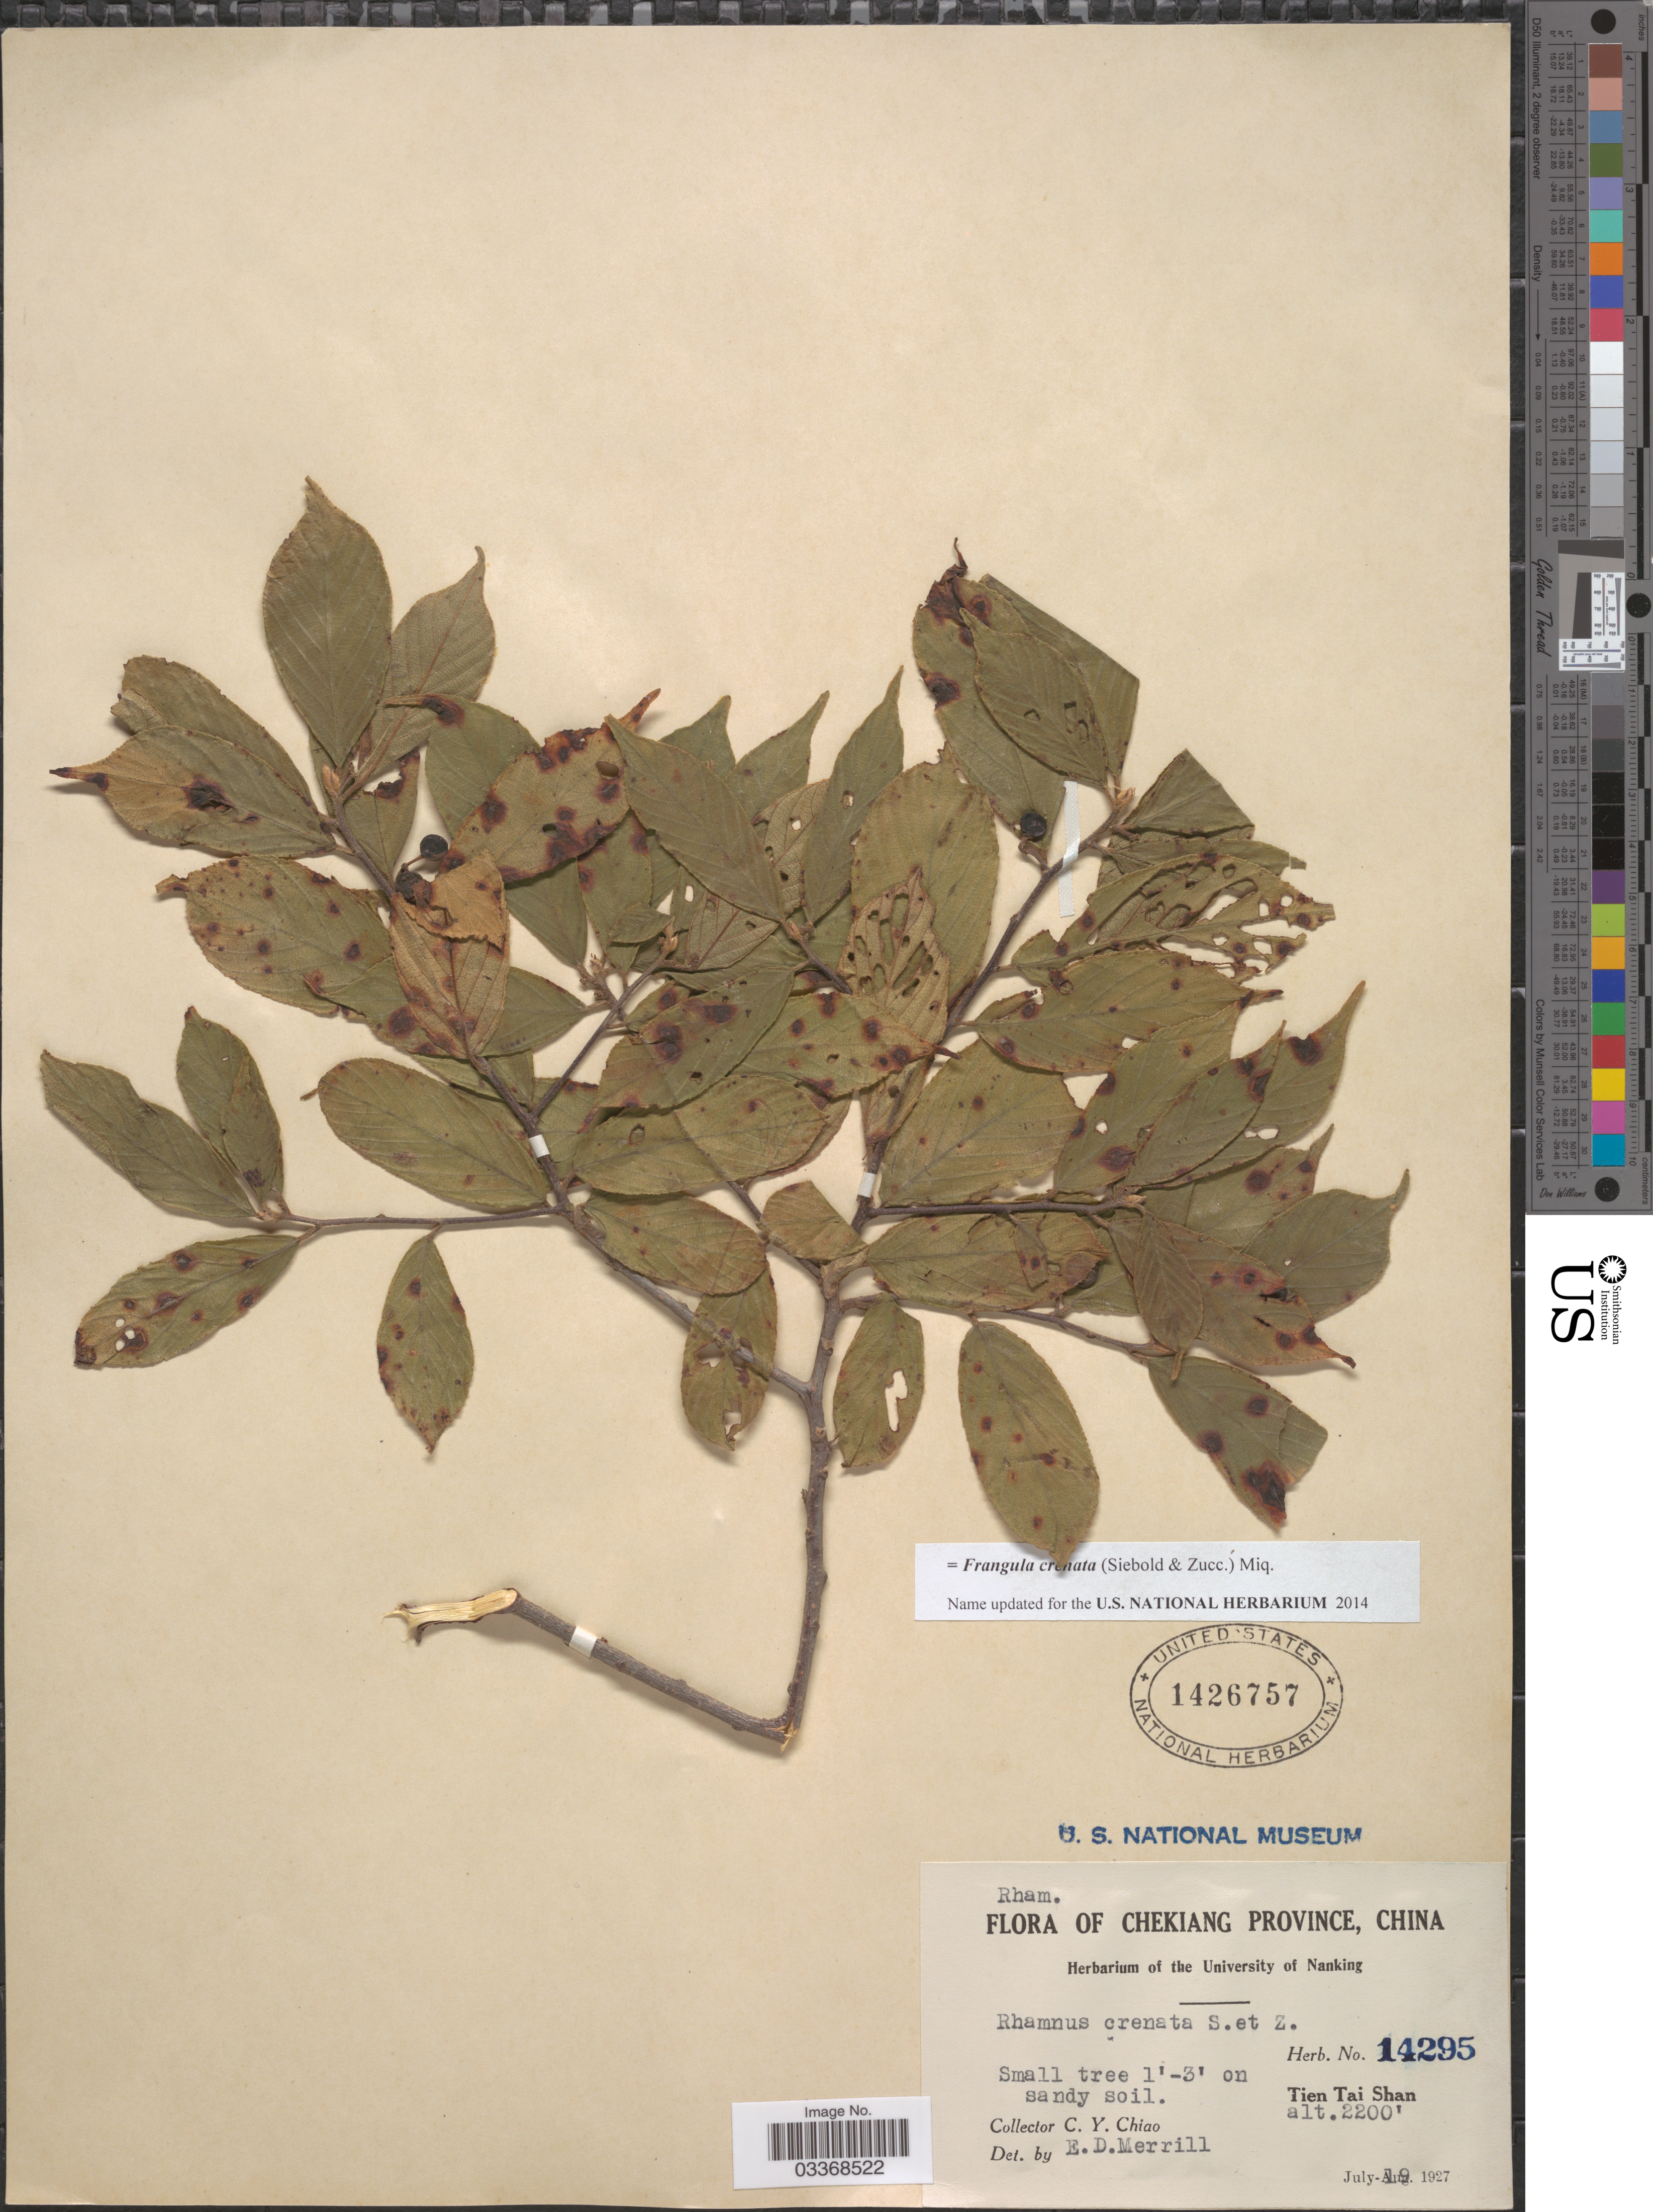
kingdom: Plantae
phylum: Tracheophyta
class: Magnoliopsida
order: Rosales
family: Rhamnaceae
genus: Frangula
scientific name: Frangula crenata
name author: (Siebold & Zucc.) Miq.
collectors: C. Y. Chiao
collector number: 14295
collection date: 1927-07-19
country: China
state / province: Zhejiang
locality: Chekiang Province. Tien Tai Shan.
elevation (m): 671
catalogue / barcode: US 1426757